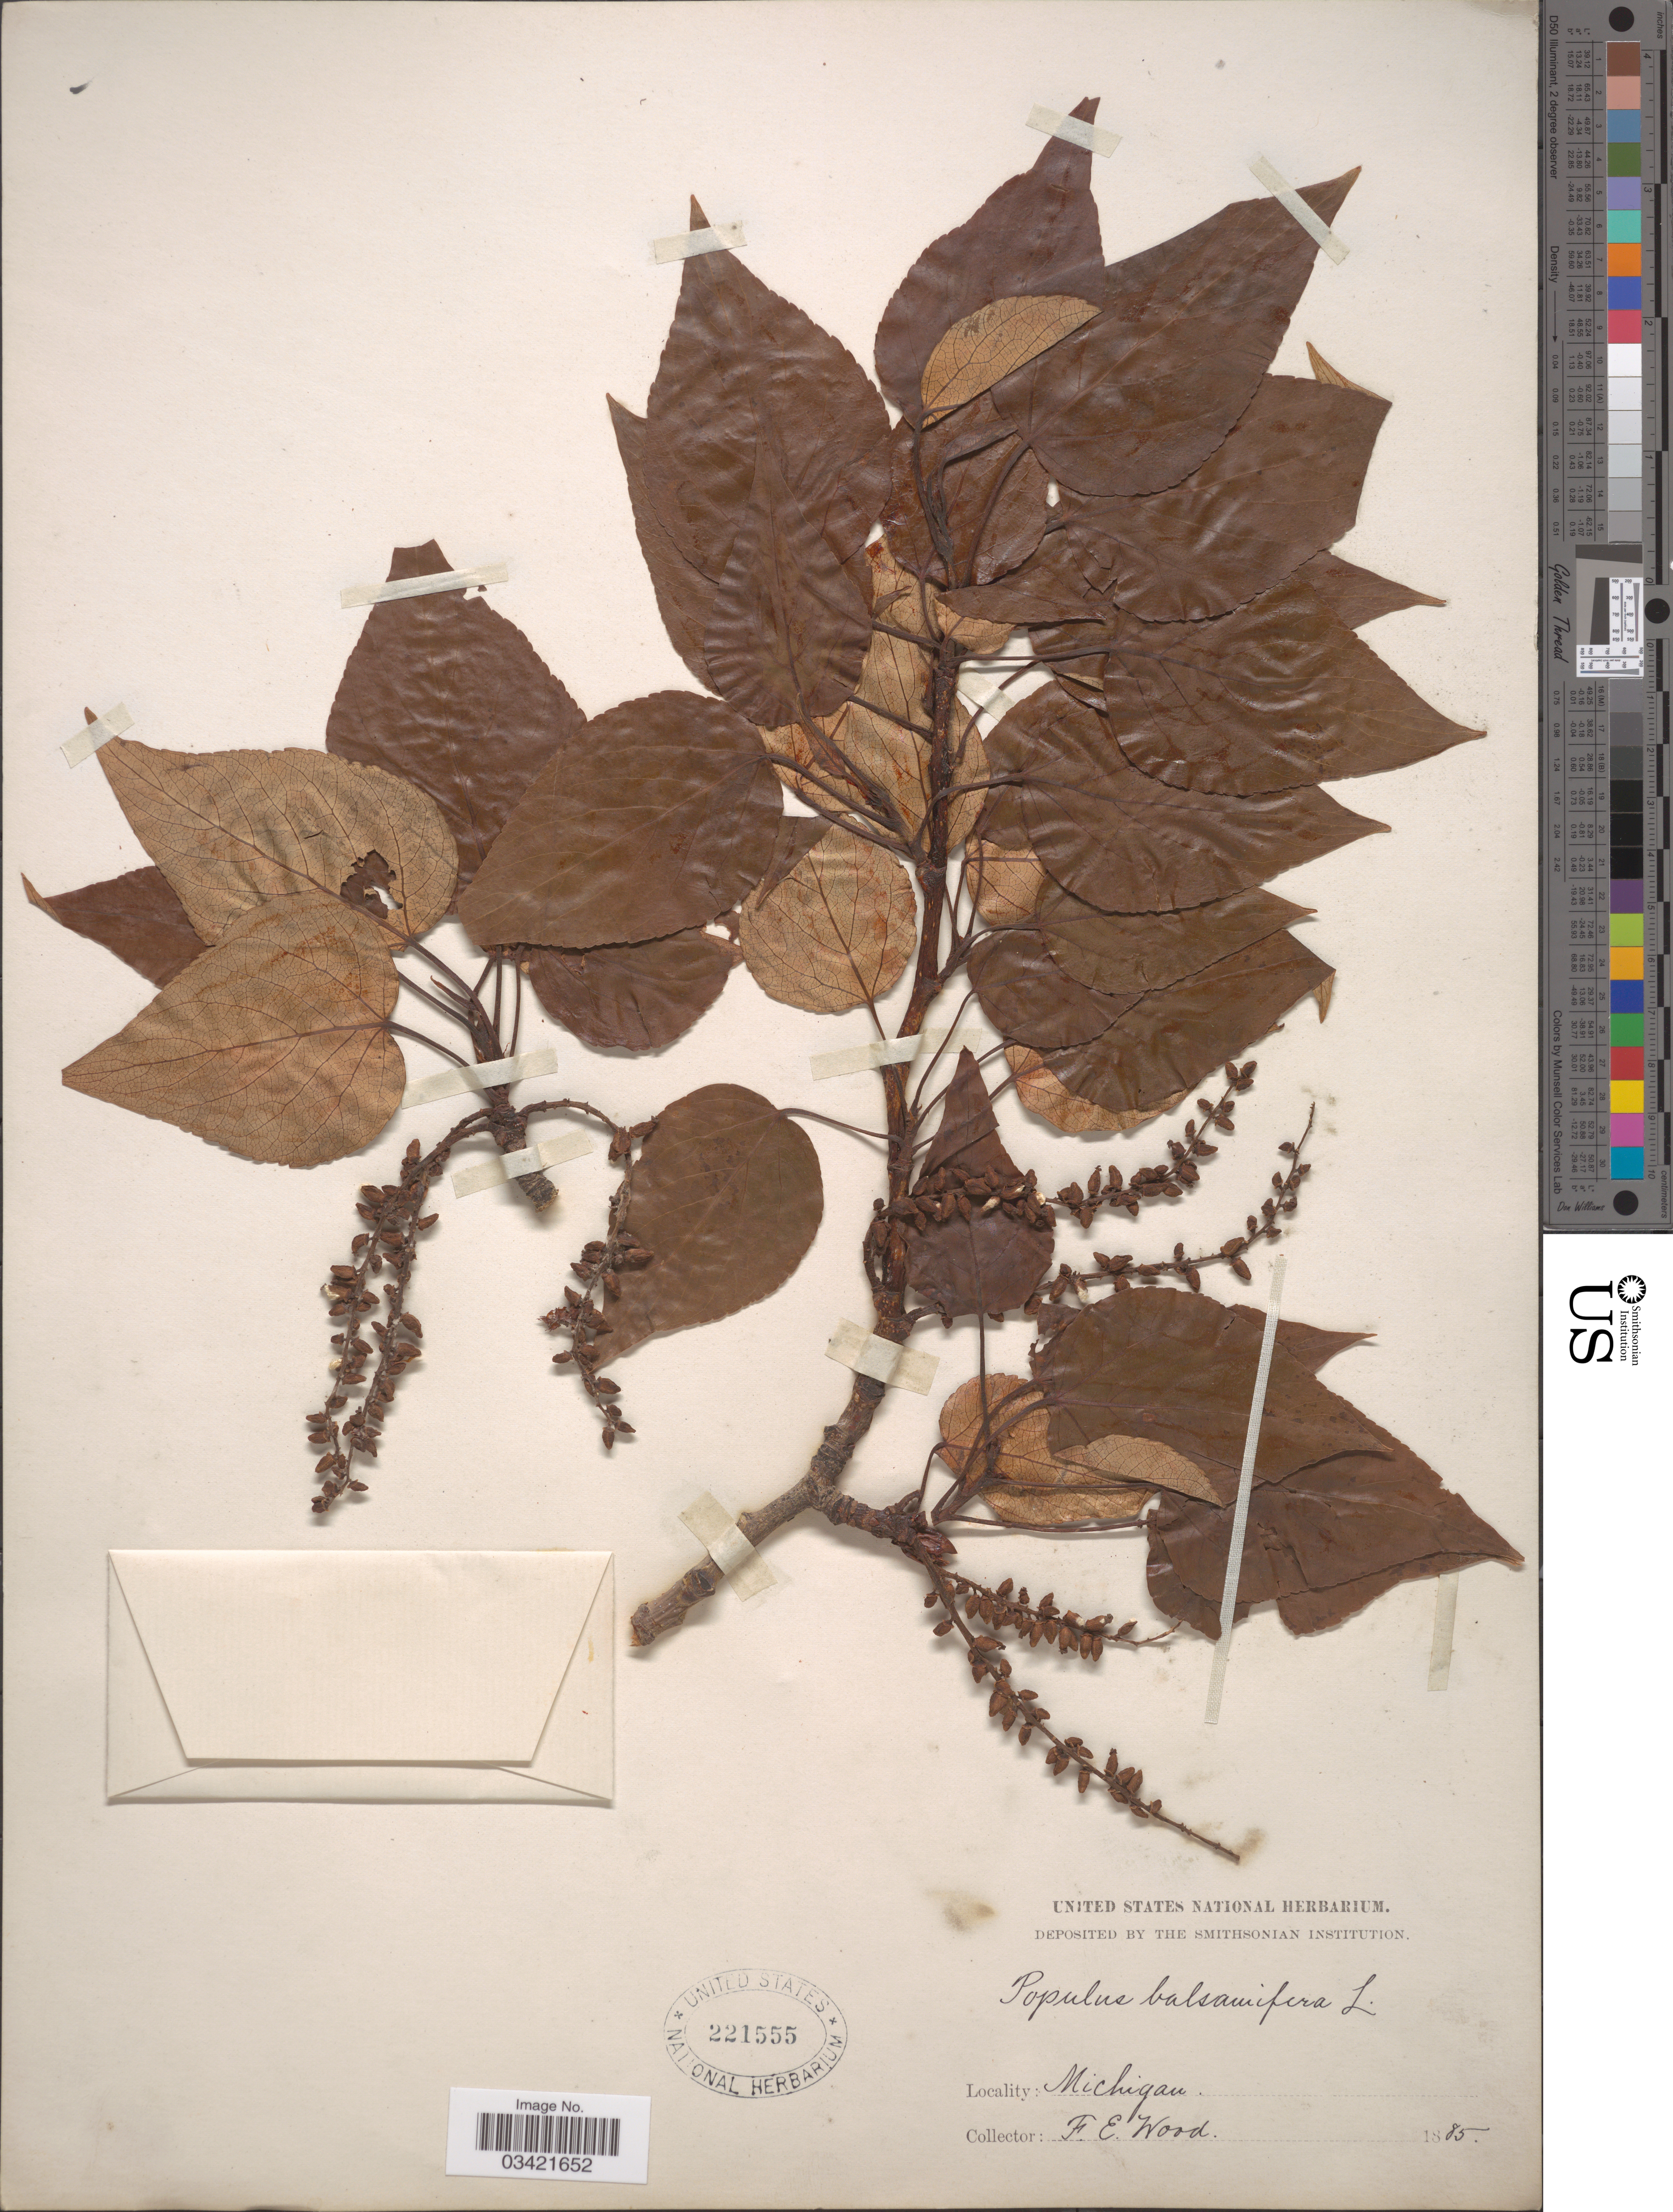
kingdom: Plantae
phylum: Tracheophyta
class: Magnoliopsida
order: Malpighiales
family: Salicaceae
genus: Populus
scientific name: Populus balsamifera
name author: L.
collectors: F. Wood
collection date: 1885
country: United States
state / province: Michigan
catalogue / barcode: US 221555